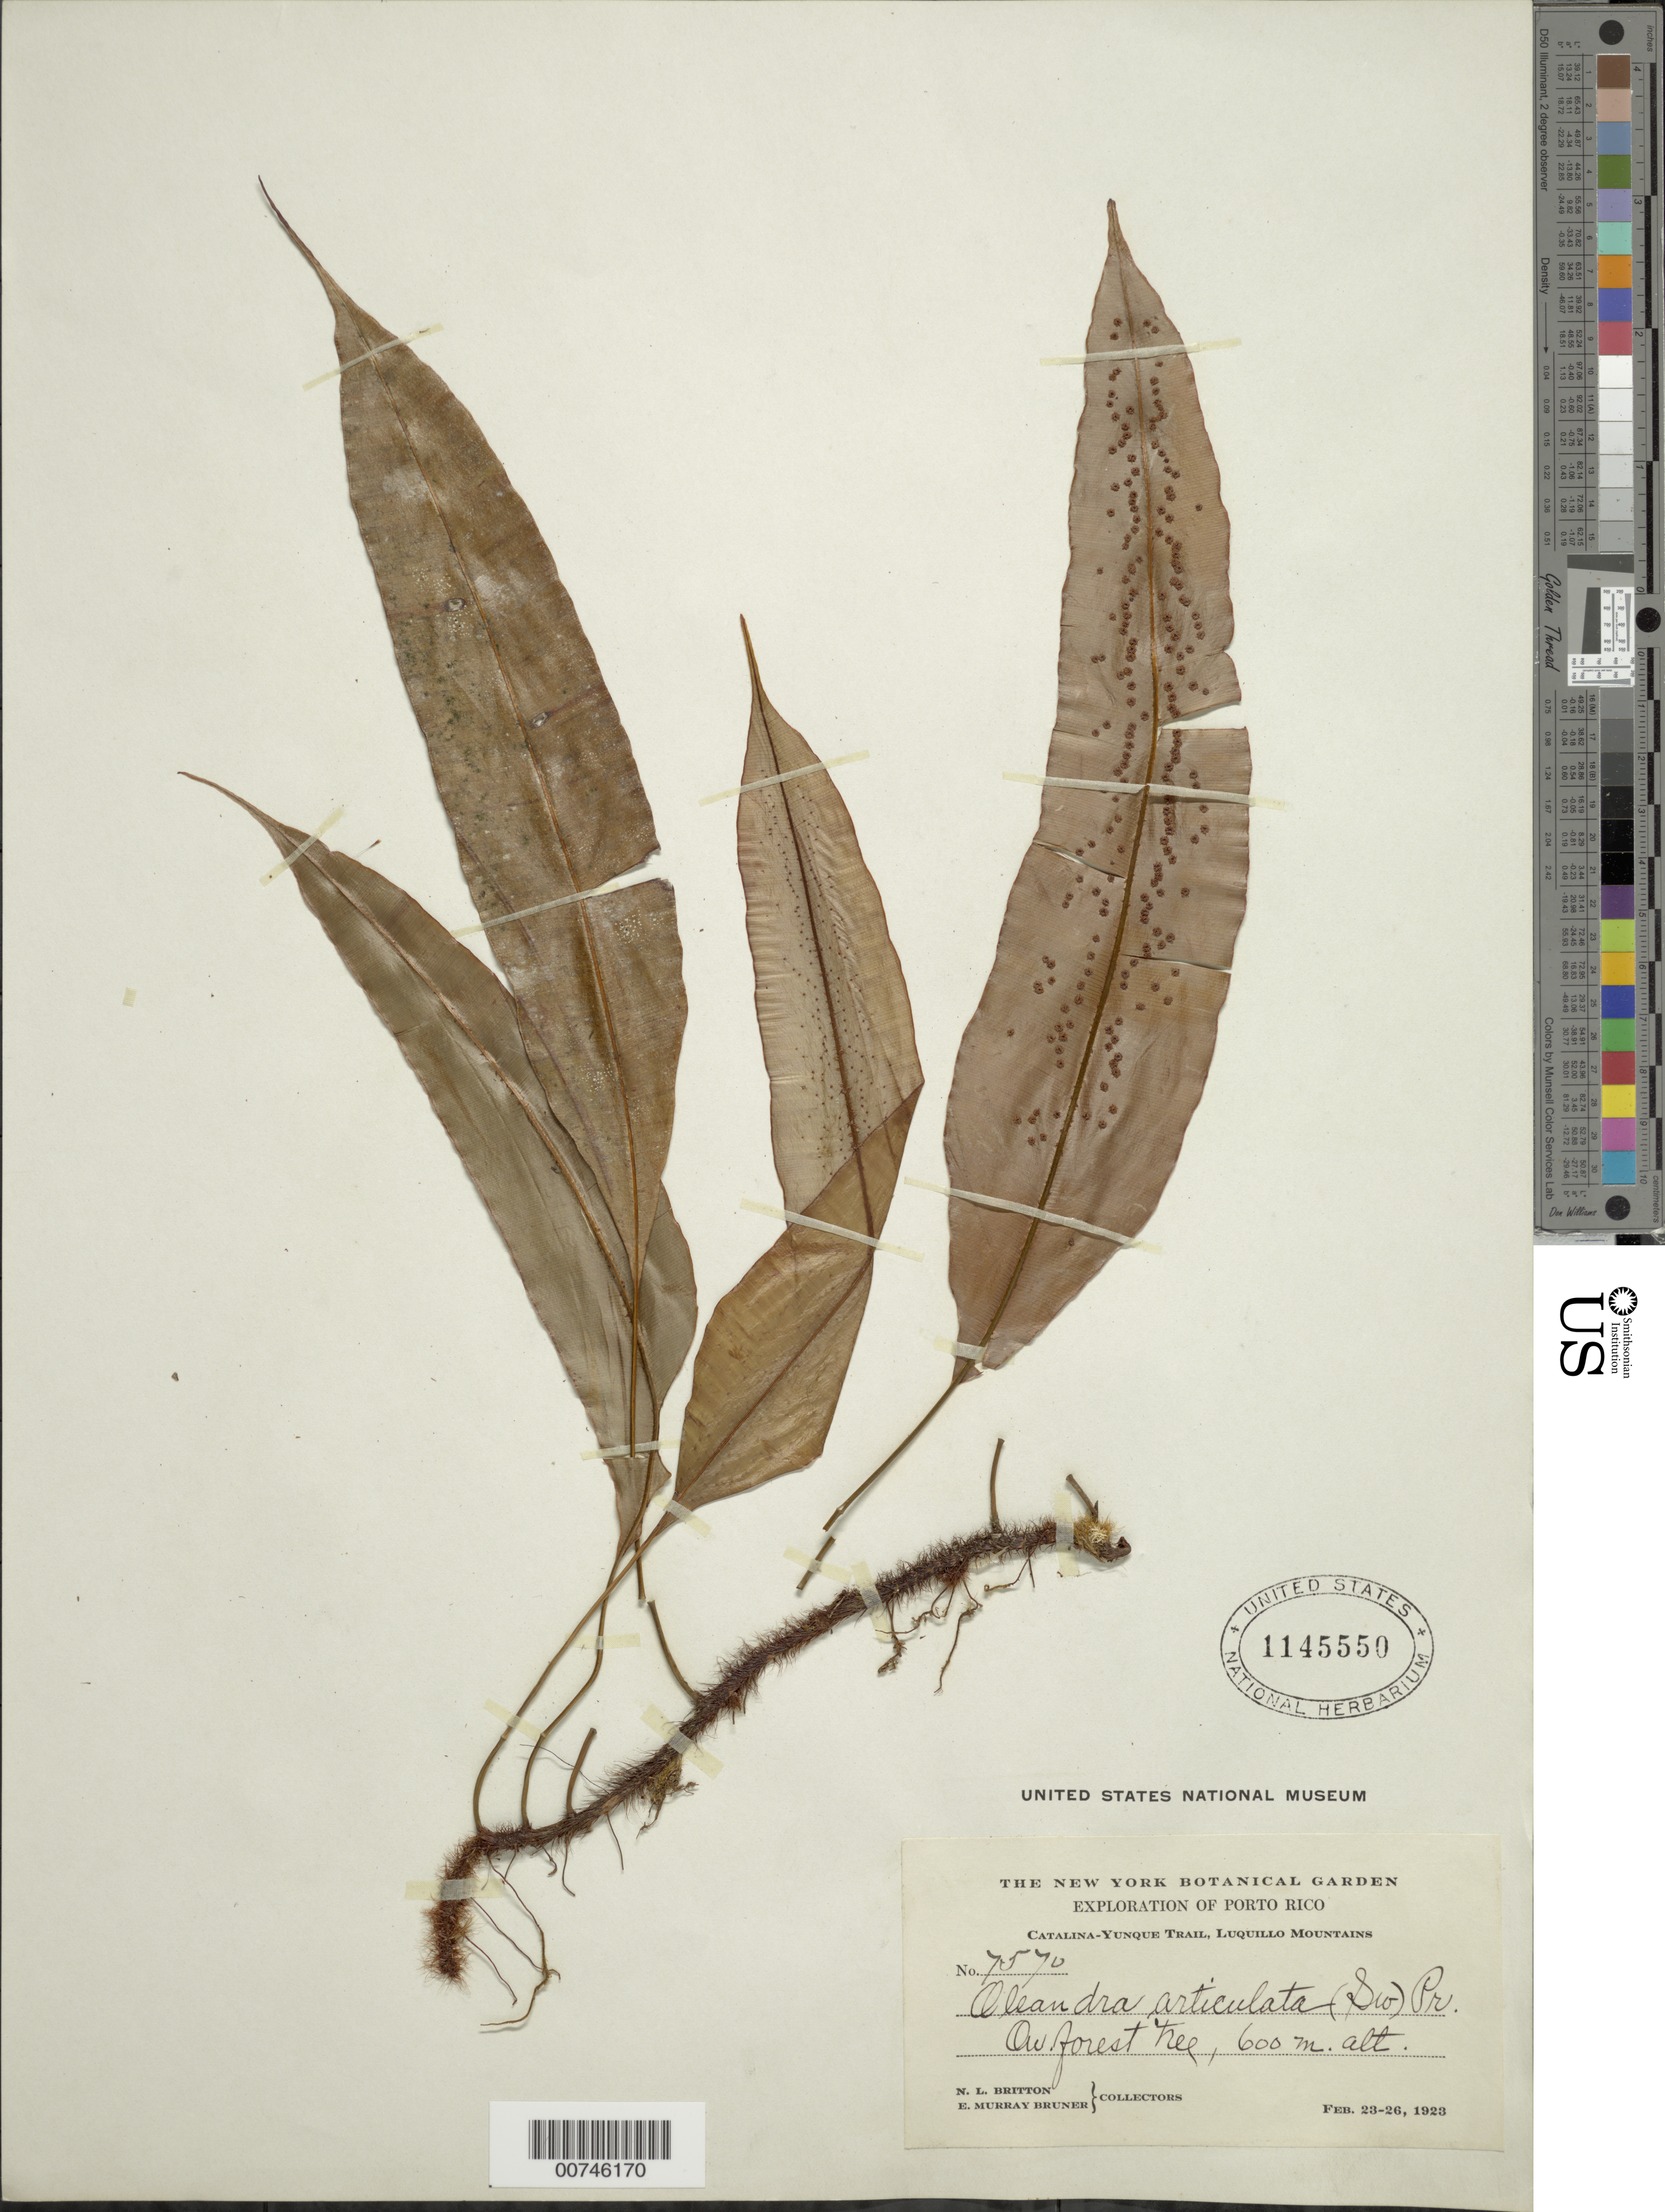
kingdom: Plantae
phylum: Tracheophyta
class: Polypodiopsida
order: Polypodiales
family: Oleandraceae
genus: Oleandra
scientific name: Oleandra articulata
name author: (Sw.) C. Presl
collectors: N. Britton & A. E. Murray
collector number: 7570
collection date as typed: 23 Feb 1923 to 26 Feb 1923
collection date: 1923-02-23/1923-02-26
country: Puerto Rico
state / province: Luquillo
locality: Catalina-Yunque Trail, Luquillo Mountains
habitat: On forest tree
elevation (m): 600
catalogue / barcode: US 1145550